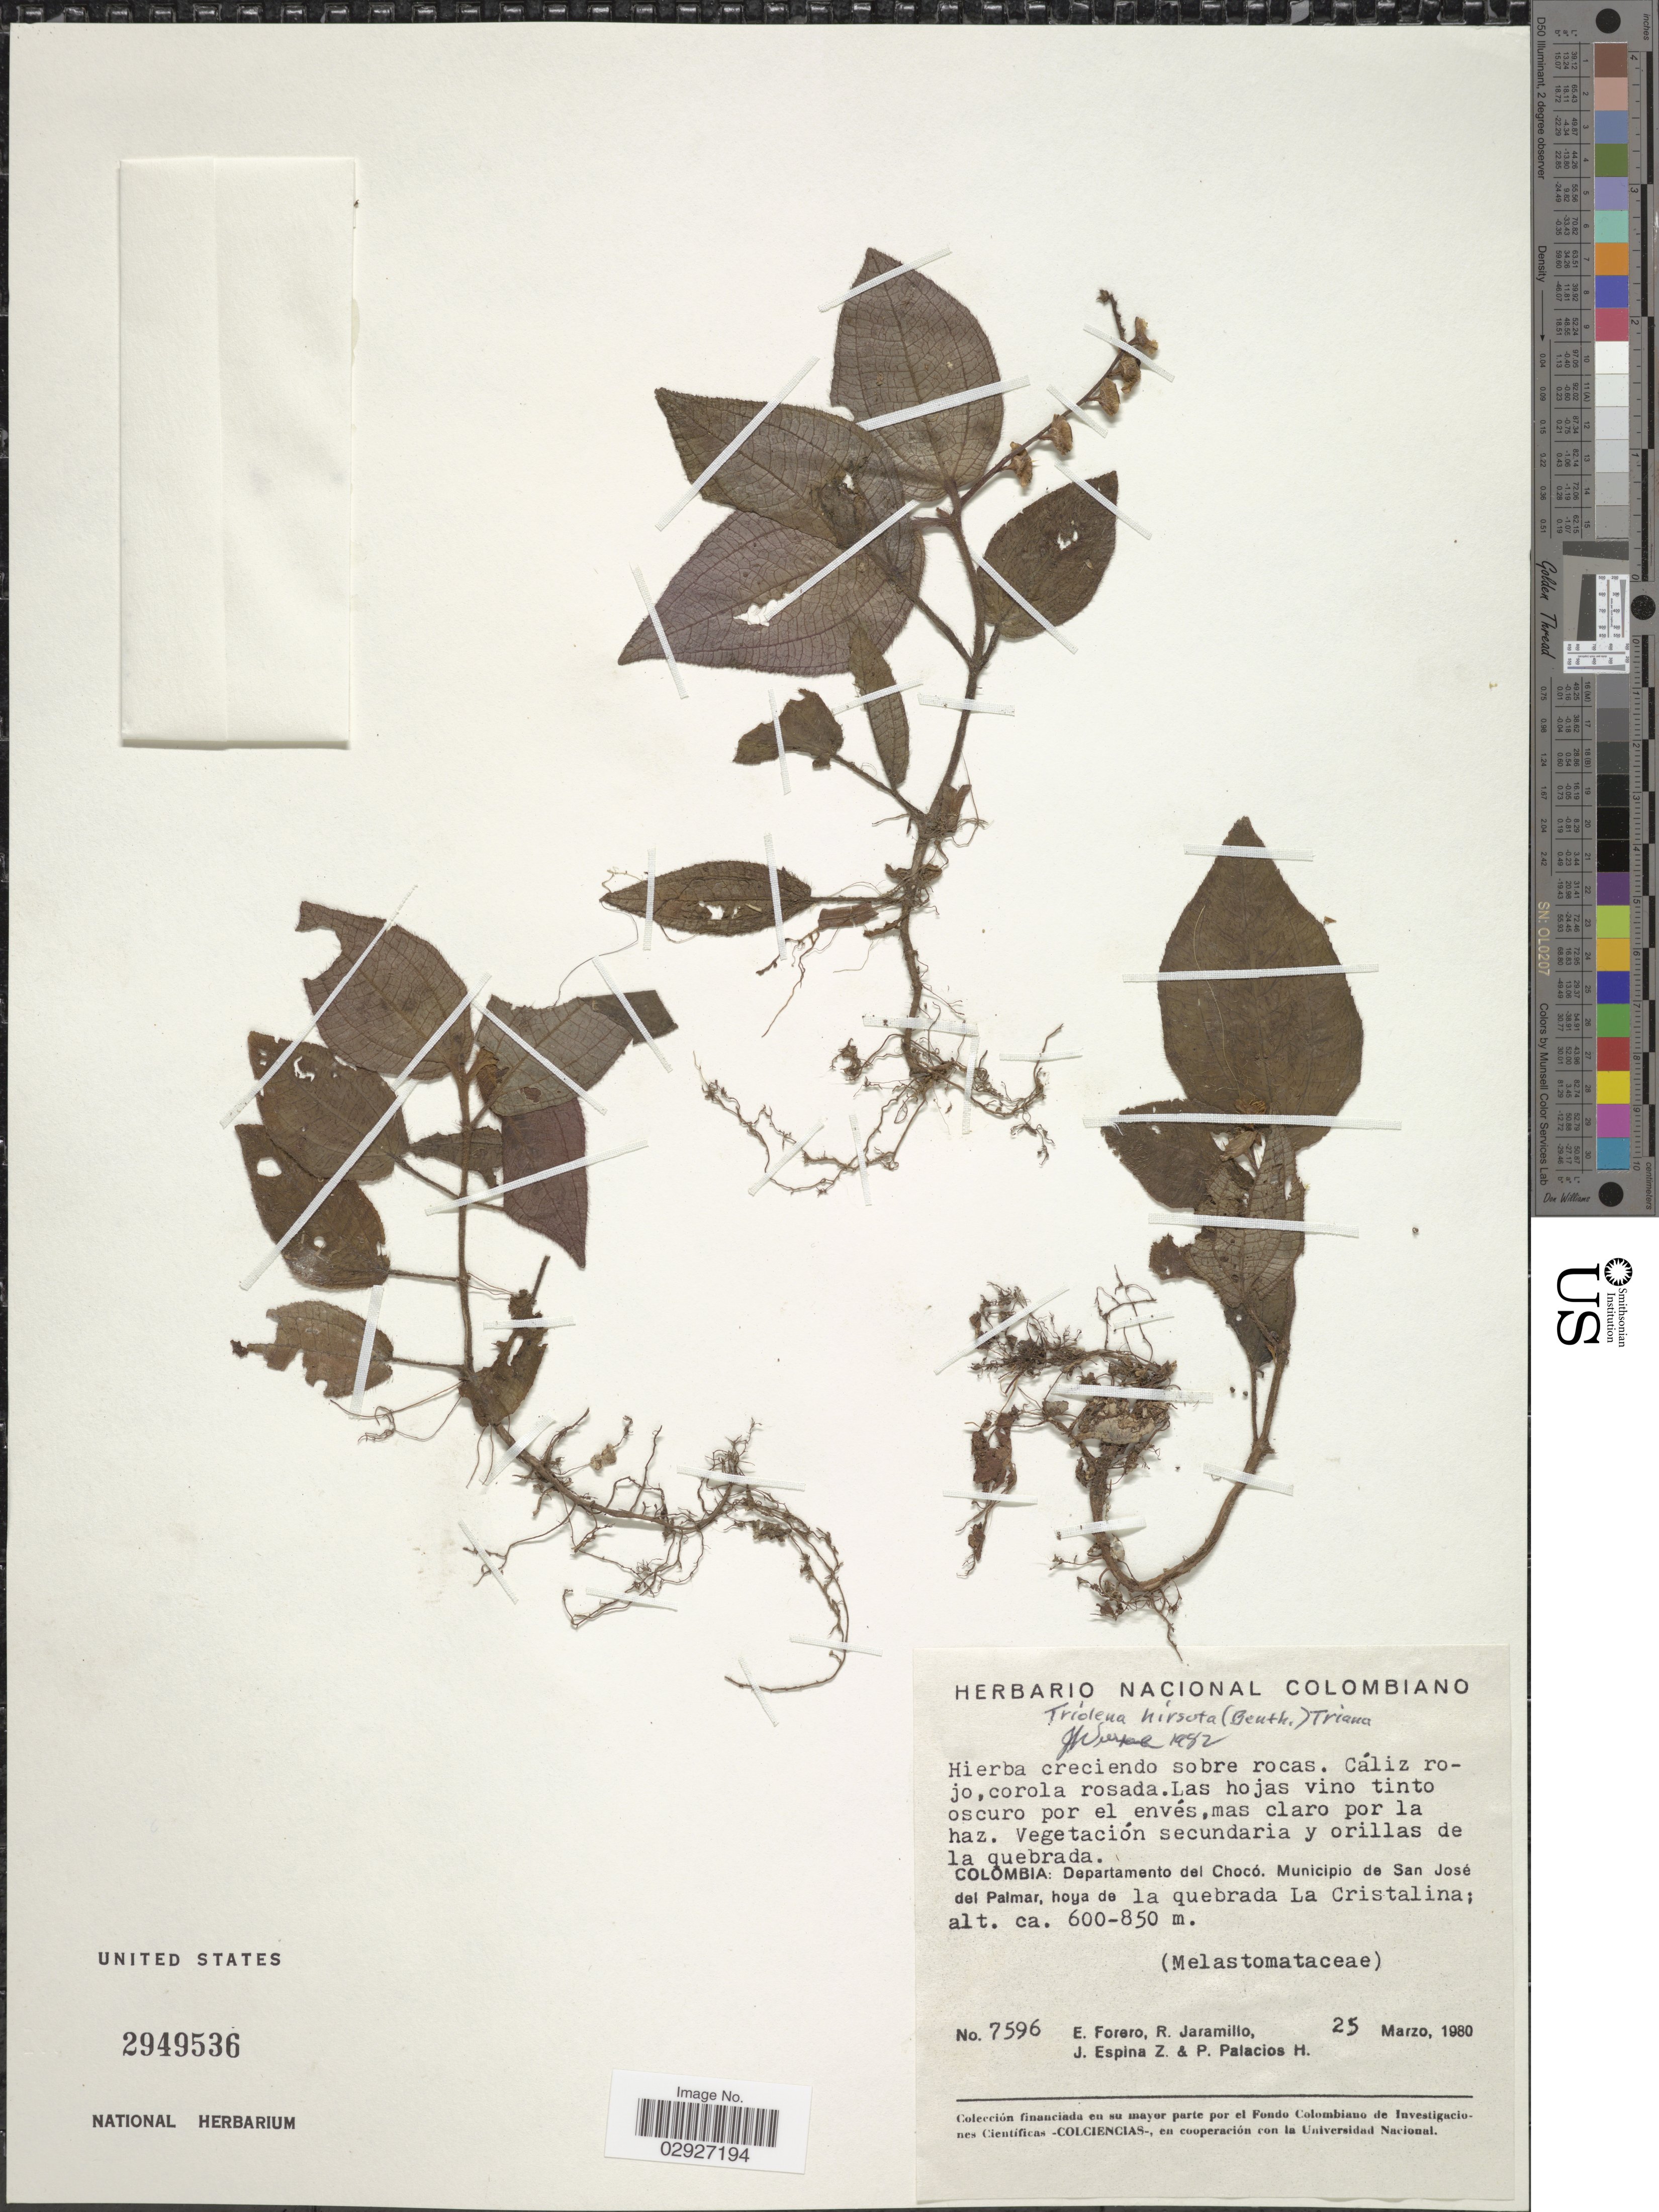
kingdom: Plantae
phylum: Tracheophyta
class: Magnoliopsida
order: Myrtales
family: Melastomataceae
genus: Triolena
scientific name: Triolena hirsuta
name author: (Benth.) Triana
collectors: E. Forero, R. Jaramillo, J. Espina Z. & P. Palacios H.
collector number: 7596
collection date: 1980-03-25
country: Colombia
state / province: Chocó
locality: Departamento del Chocó, Municipio de San José del Palmar, hoya de la quebrada La Cristalina.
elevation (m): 600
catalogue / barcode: US 2949536